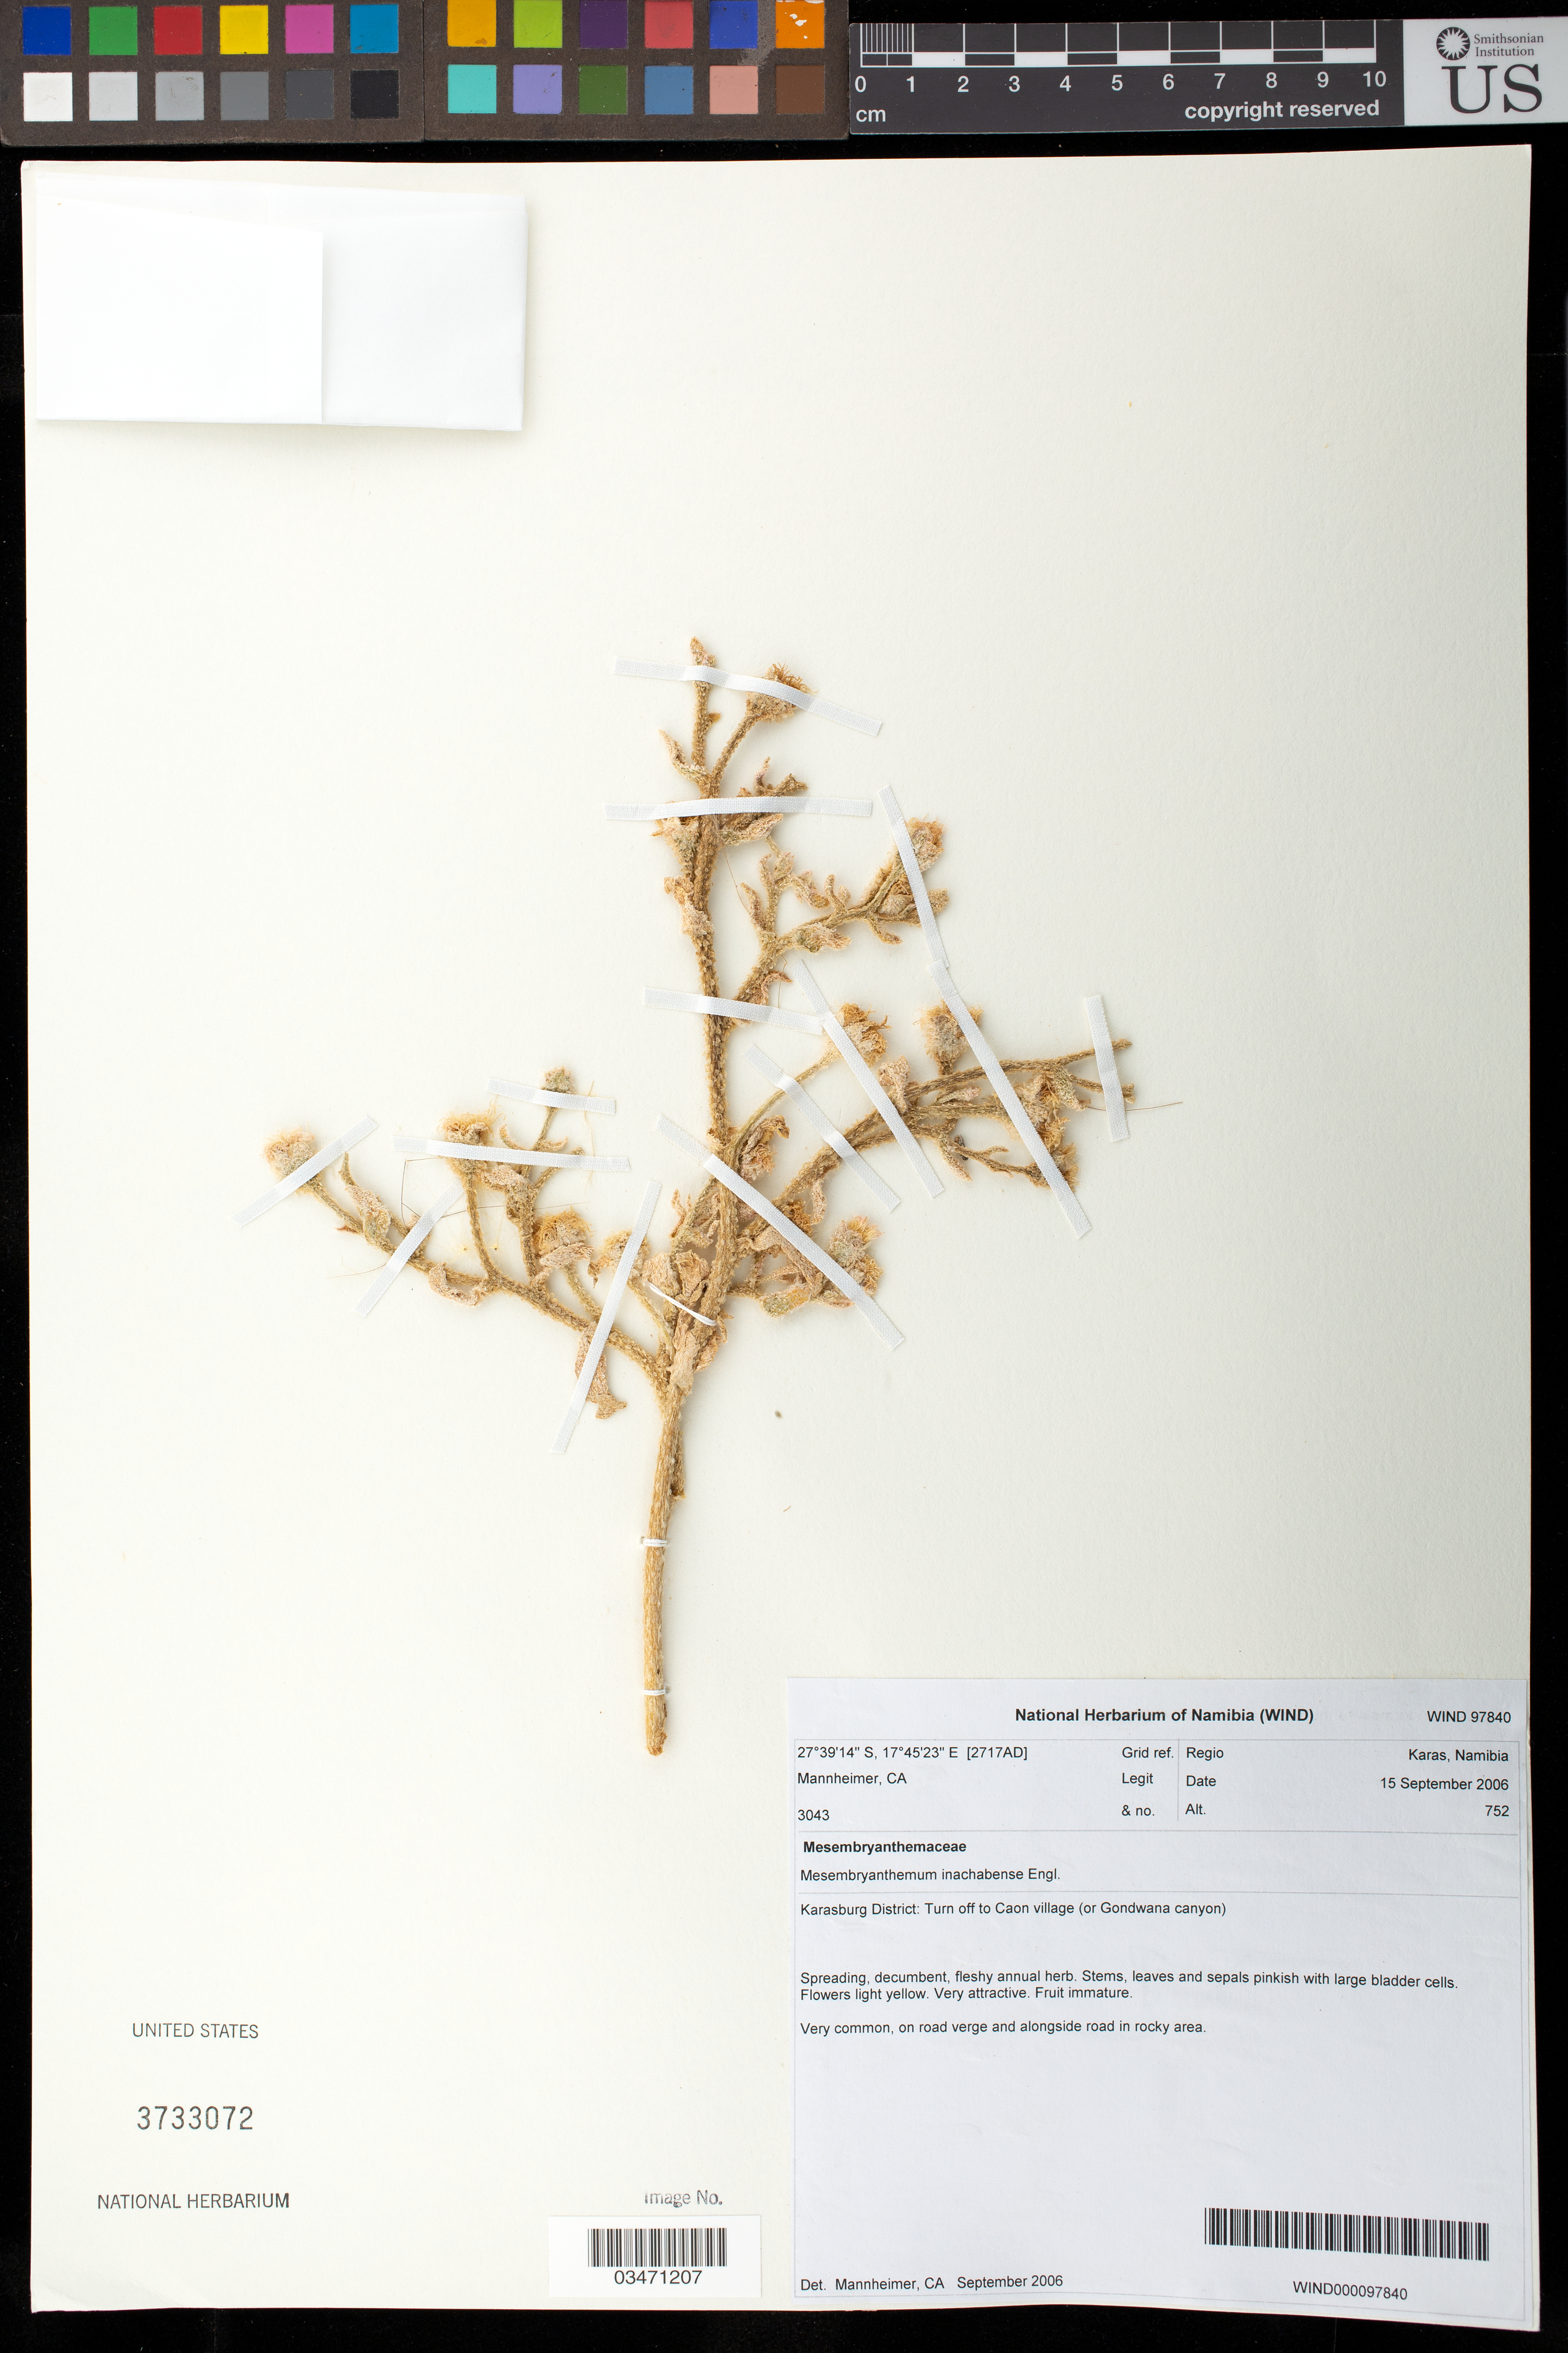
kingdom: Plantae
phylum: Tracheophyta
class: Magnoliopsida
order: Caryophyllales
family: Aizoaceae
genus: Mesembryanthemum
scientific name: Mesembryanthemum inachabense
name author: Engl.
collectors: C. A. Mannheimer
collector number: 3043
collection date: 2006-09-15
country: Namibia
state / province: Karas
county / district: Karasburg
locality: Turn off to Caon village (or Gondwana canyon)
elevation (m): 752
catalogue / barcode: US 3733072